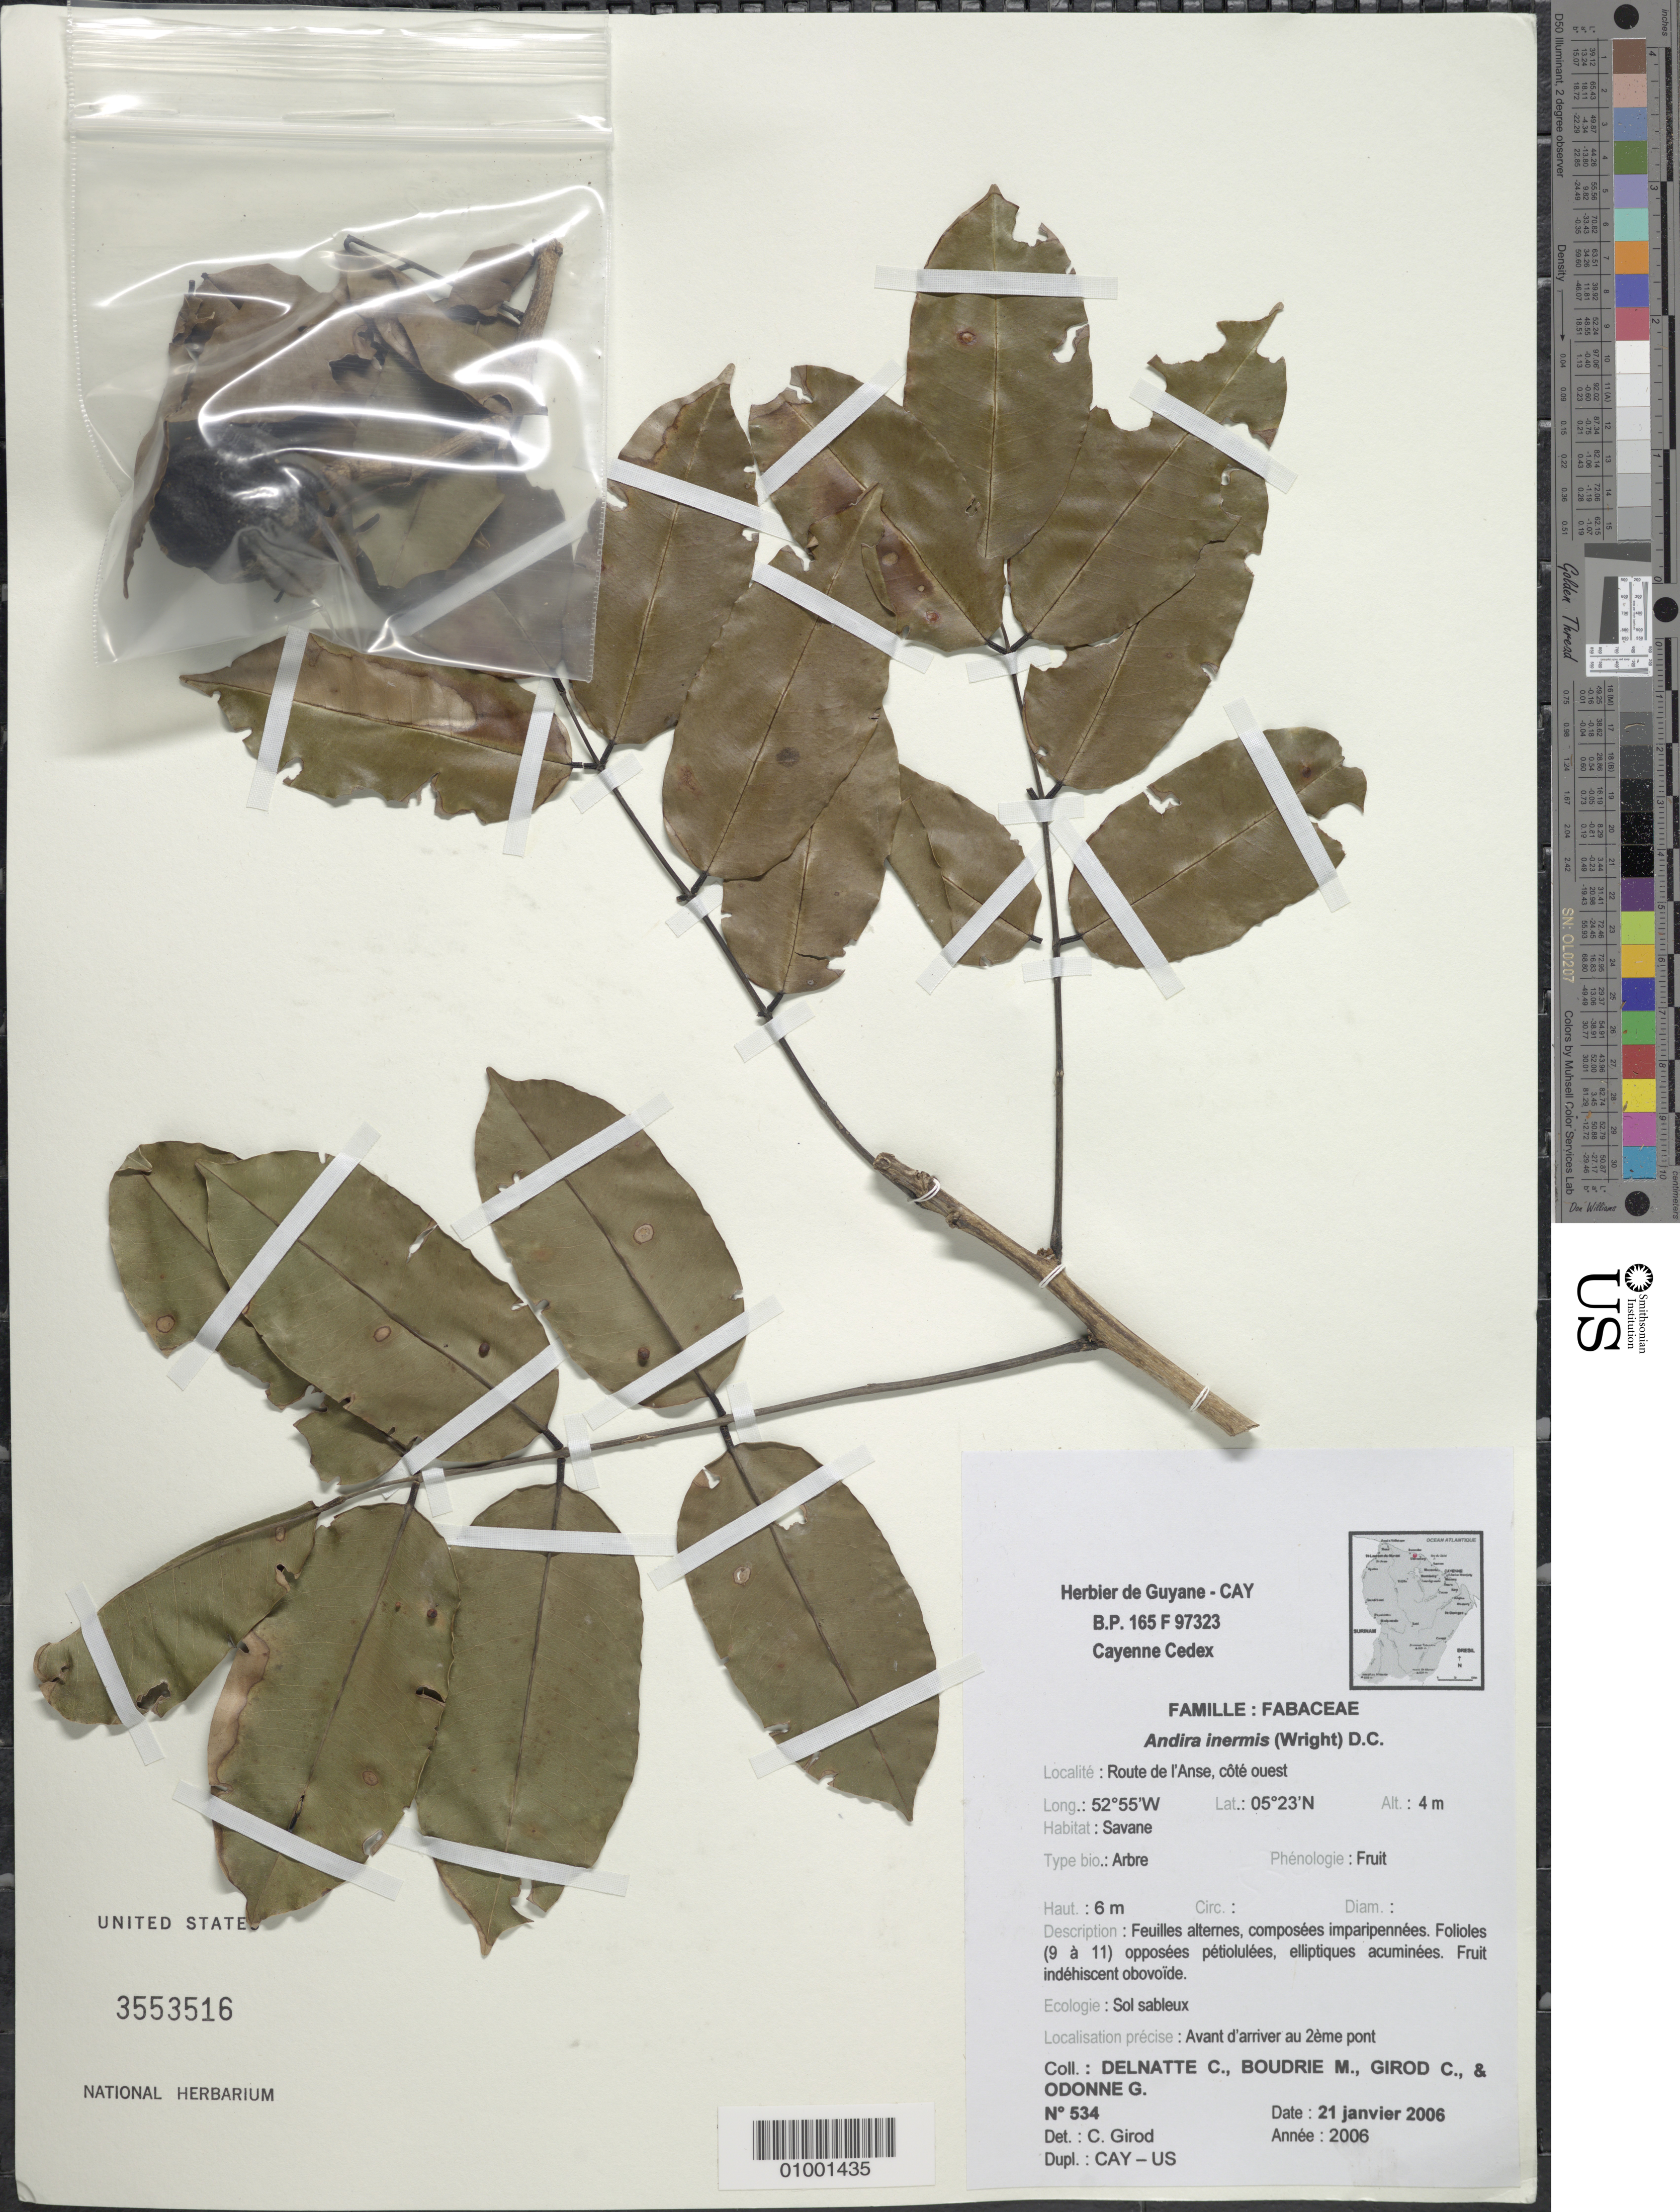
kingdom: Plantae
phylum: Tracheophyta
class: Magnoliopsida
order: Fabales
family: Fabaceae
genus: Andira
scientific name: Andira inermis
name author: (W. Wright) Kunth ex DC.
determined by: Girod, C.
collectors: C. Delnatte, M. Boudrie, C. Girod & G. Odonne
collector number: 534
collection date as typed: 21-Jan-06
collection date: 2006-01-21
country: French Guiana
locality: Route de l'Anse, cote ouest. Avant d'arriver au 2eme pont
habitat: Savane, sol sableux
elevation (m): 4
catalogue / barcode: US 3553516